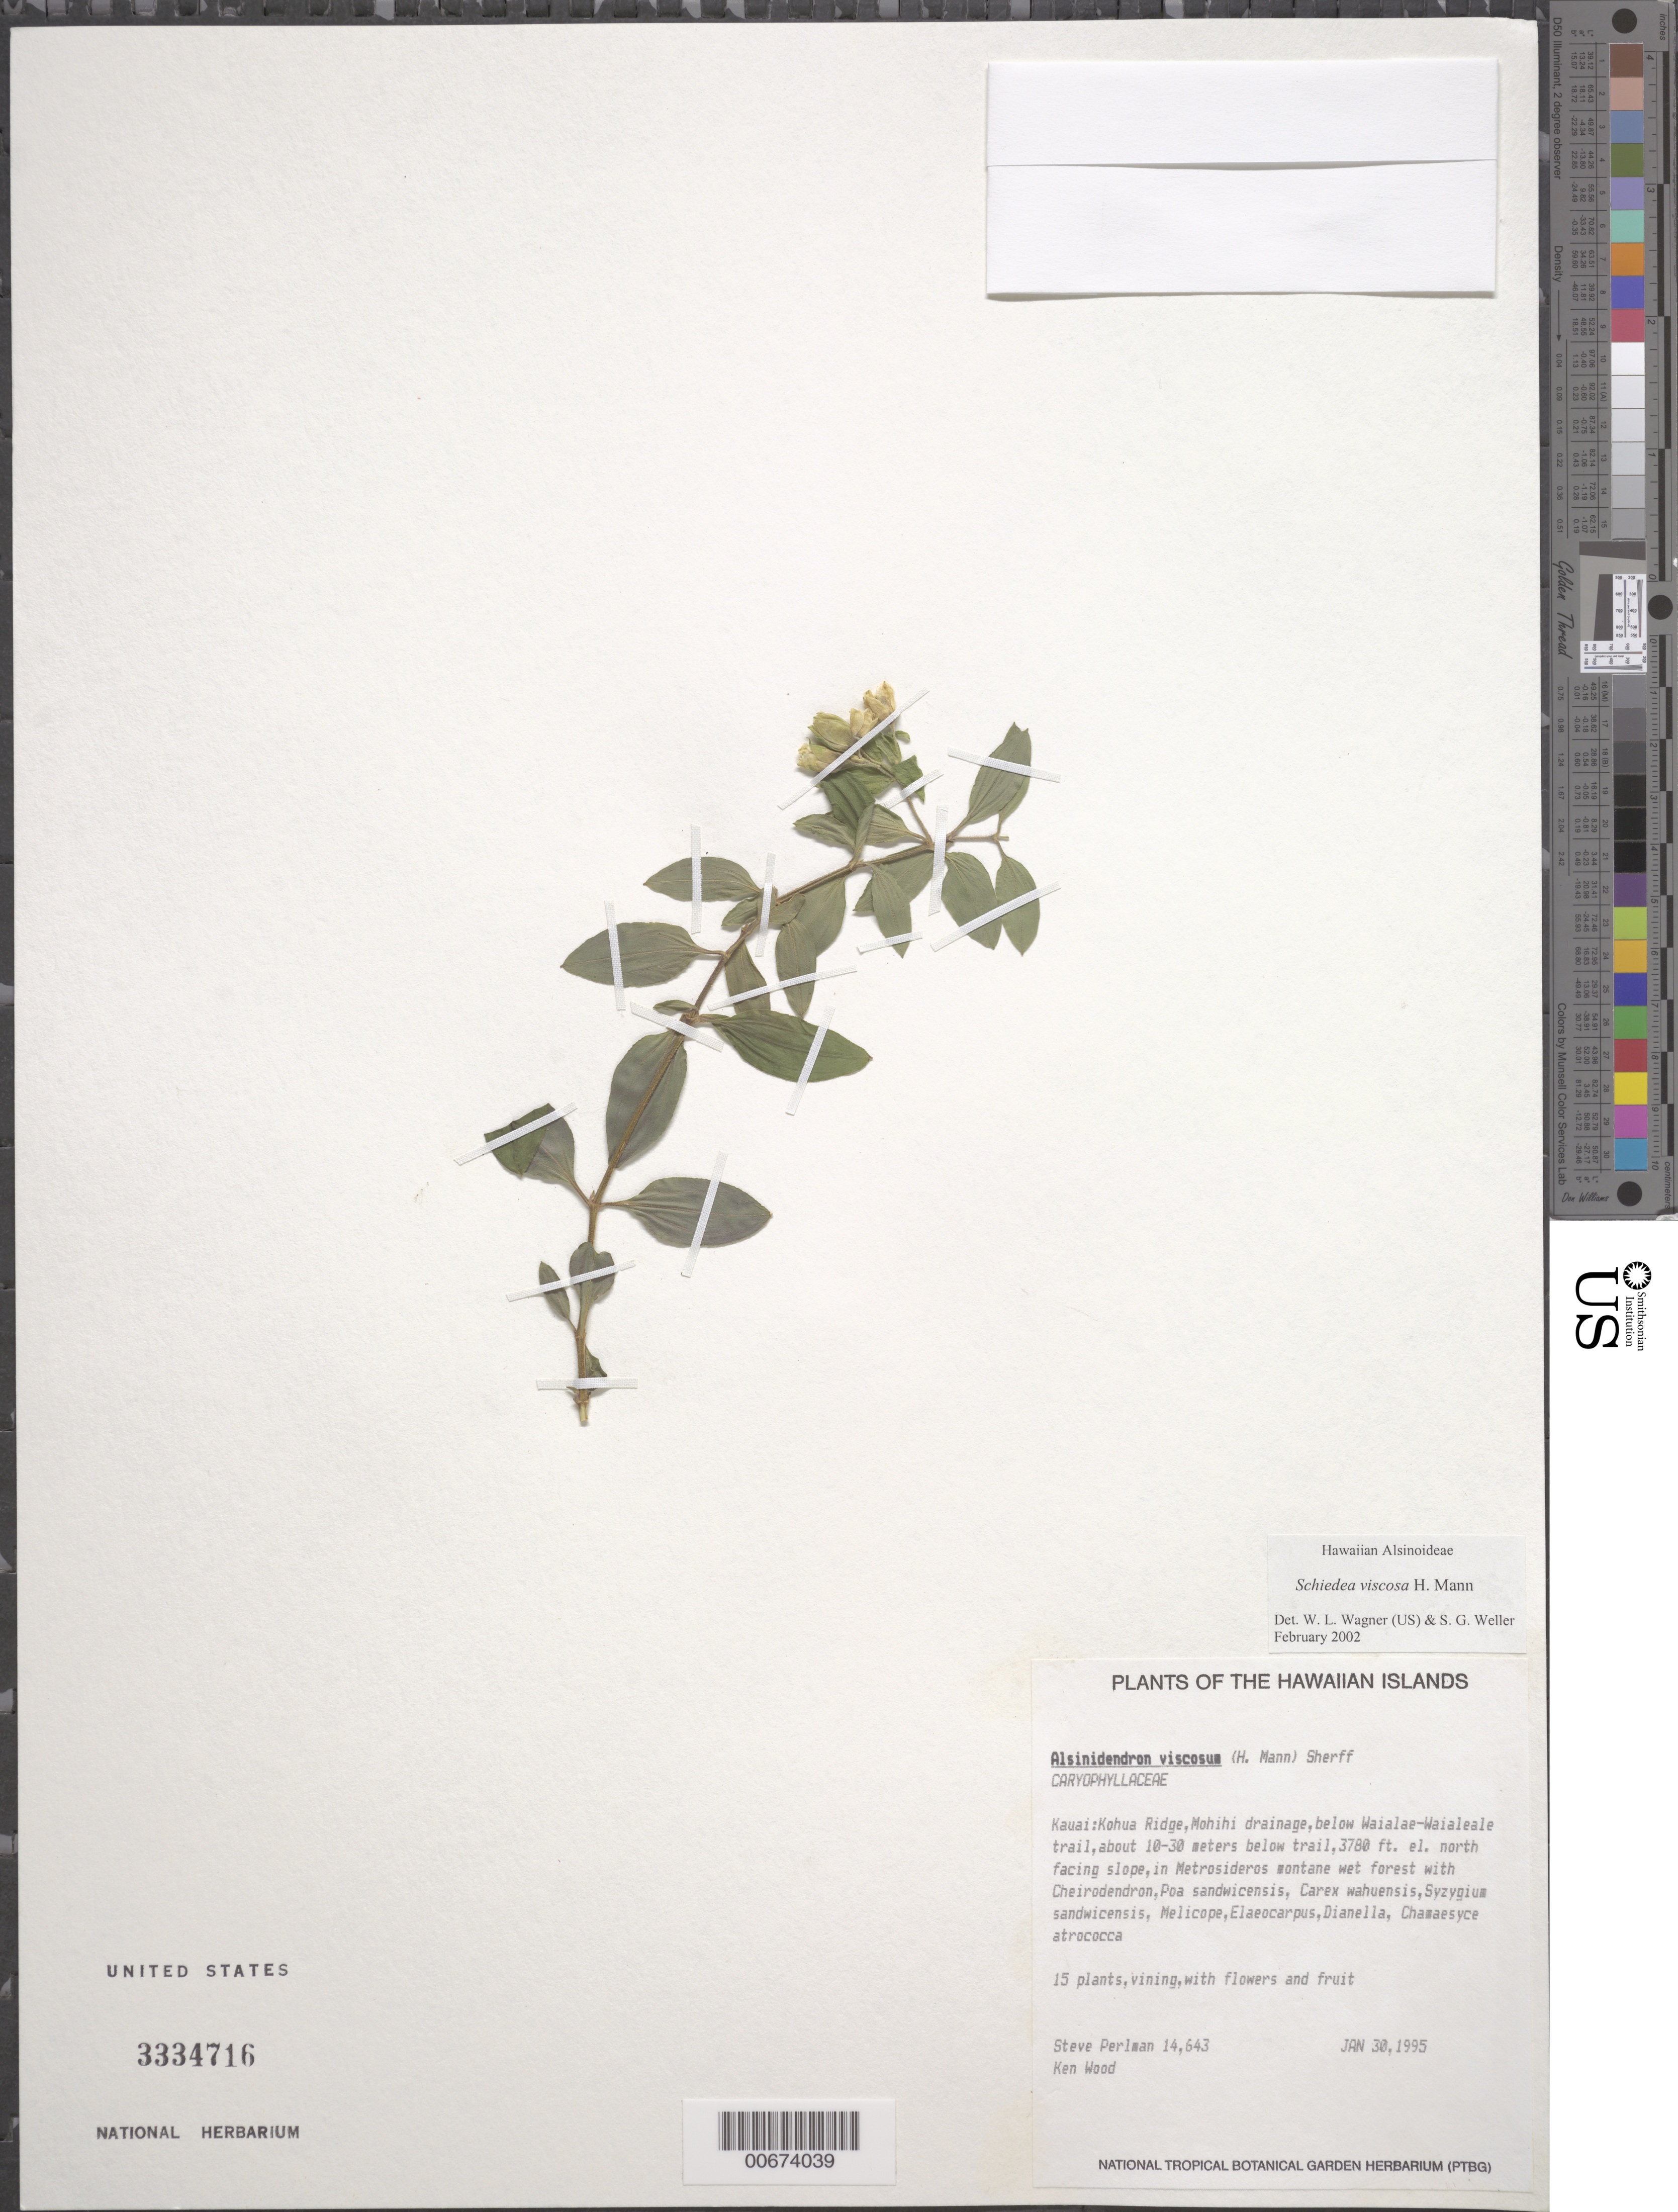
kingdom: Plantae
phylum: Tracheophyta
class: Magnoliopsida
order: Caryophyllales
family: Caryophyllaceae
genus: Schiedea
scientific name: Schiedea viscosa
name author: H. Mann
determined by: Wagner, W. L.; Weller, Stephen G.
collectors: S. P. Perlman & K. Wood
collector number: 14643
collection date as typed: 30 Jan 1995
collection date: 1995-01-30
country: United States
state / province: Hawaii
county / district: Kauai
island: Kaua'i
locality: Kohua ridge, Mohihi drainage, below Waialae-Waialeale trail, about 10-30 m below trail, N facing slope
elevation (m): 1152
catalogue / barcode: US 3334716